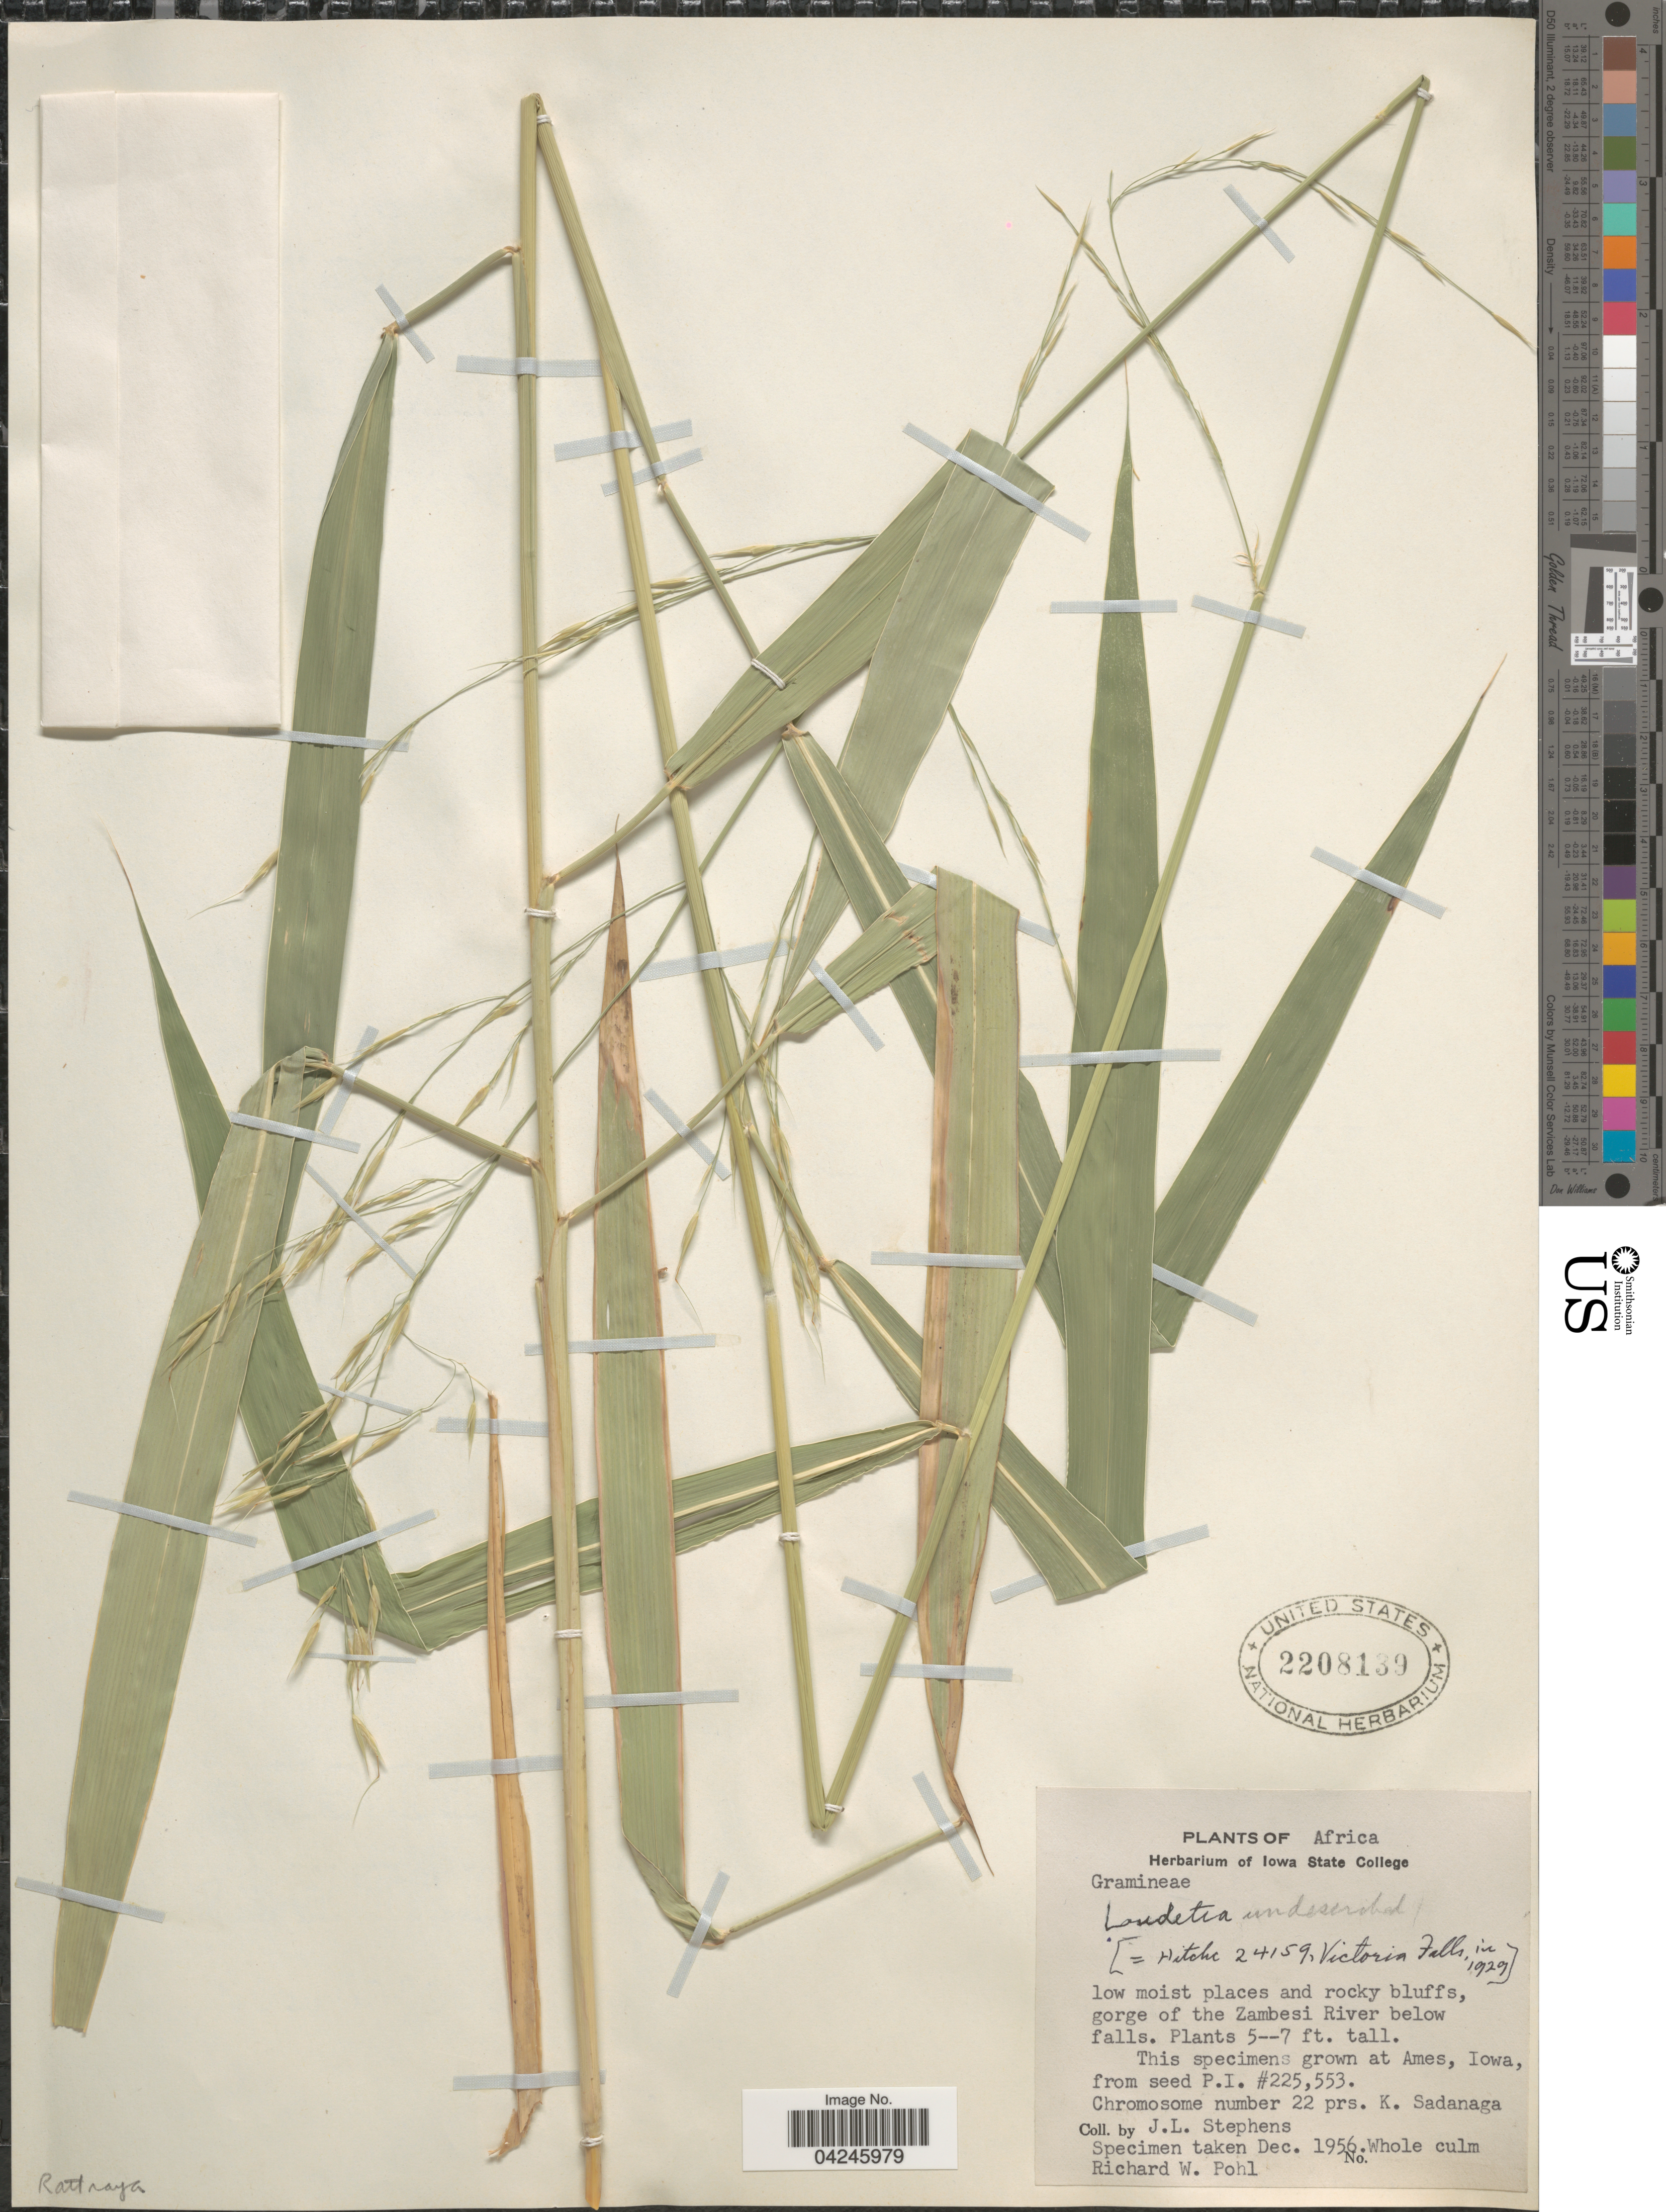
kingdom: Plantae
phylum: Tracheophyta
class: Liliopsida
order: Poales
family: Poaceae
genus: Loudetia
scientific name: Loudetia sp.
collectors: R. W. Pohl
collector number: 225553?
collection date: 1956-12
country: United States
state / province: Iowa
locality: Ames.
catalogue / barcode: US 2208139